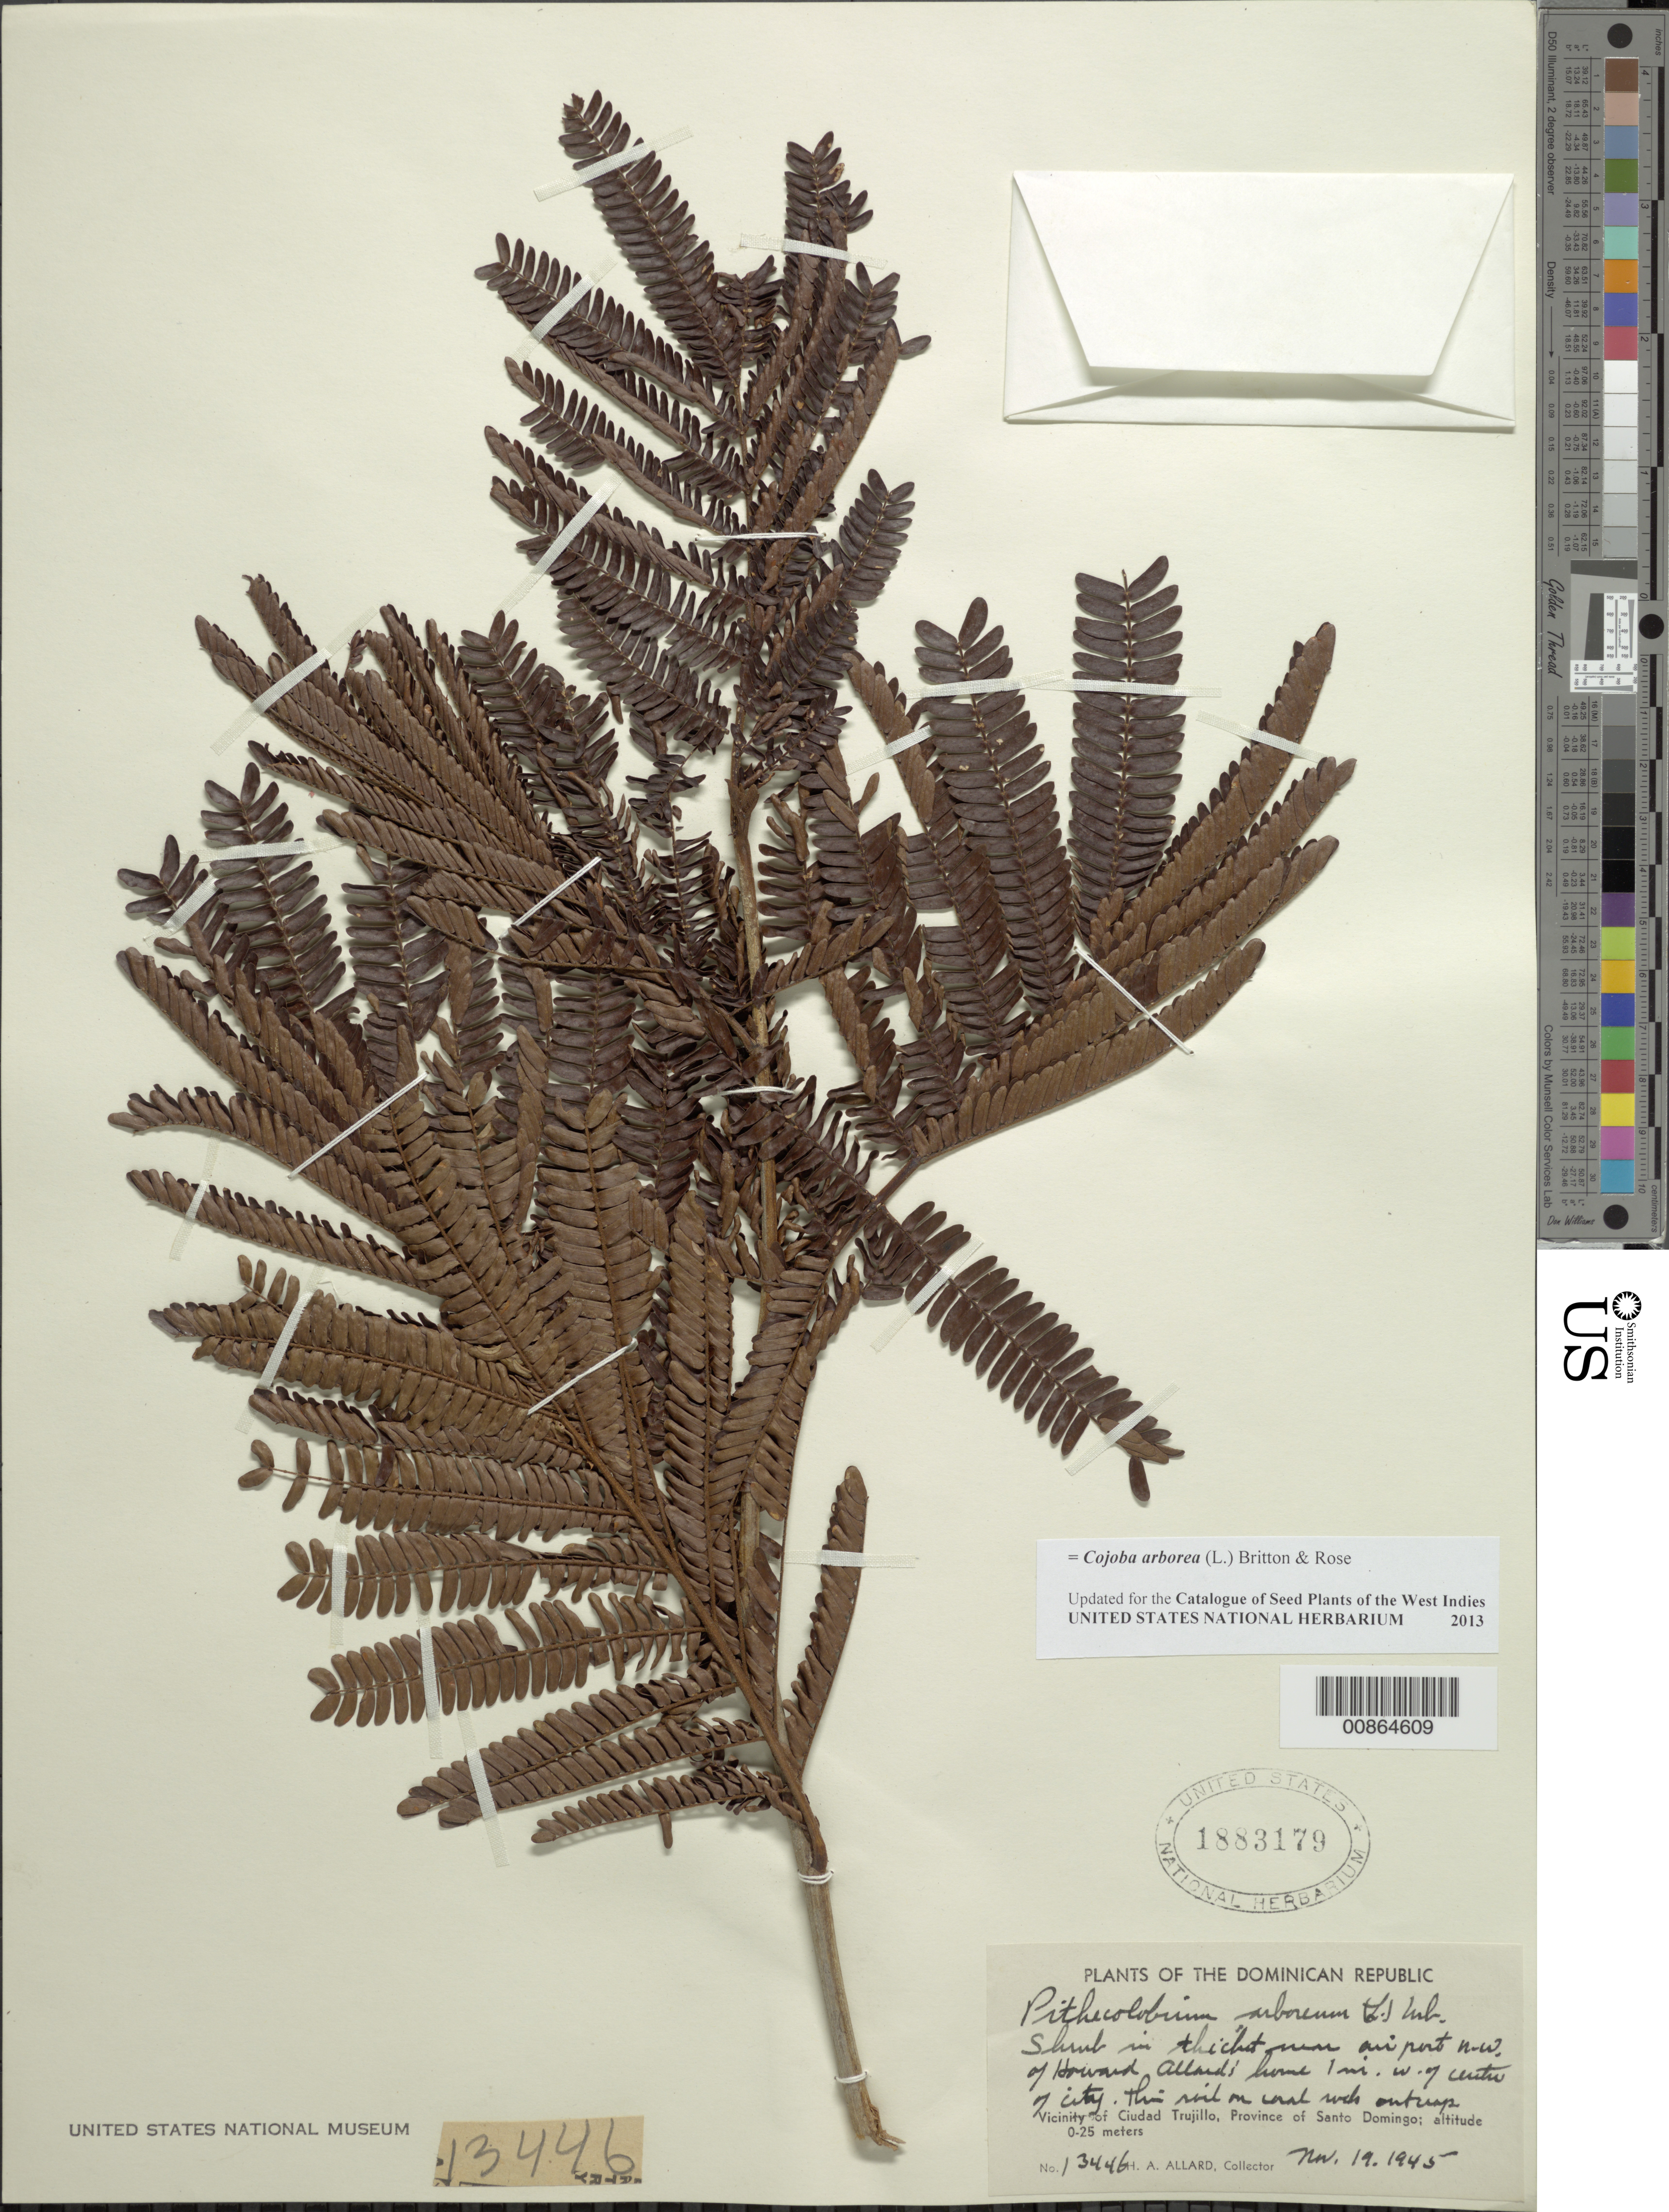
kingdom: Plantae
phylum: Tracheophyta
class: Magnoliopsida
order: Fabales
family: Fabaceae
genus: Cojoba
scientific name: Cojoba arborea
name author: (L.) Britton & Rose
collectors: H. A. Allard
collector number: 13446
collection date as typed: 19 Nov 1945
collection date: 1945-11-19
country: Dominican Republic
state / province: Distrito Nacional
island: Hispaniola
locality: Vicinity of Ciudad Trujillo, Province of Santo Domingo (obsolete). Near airport NW of Howard Allard's home, 1 mi. W of center of city.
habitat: In thicket. This soil on coral rock outcrops.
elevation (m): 0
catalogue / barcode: US 1883179